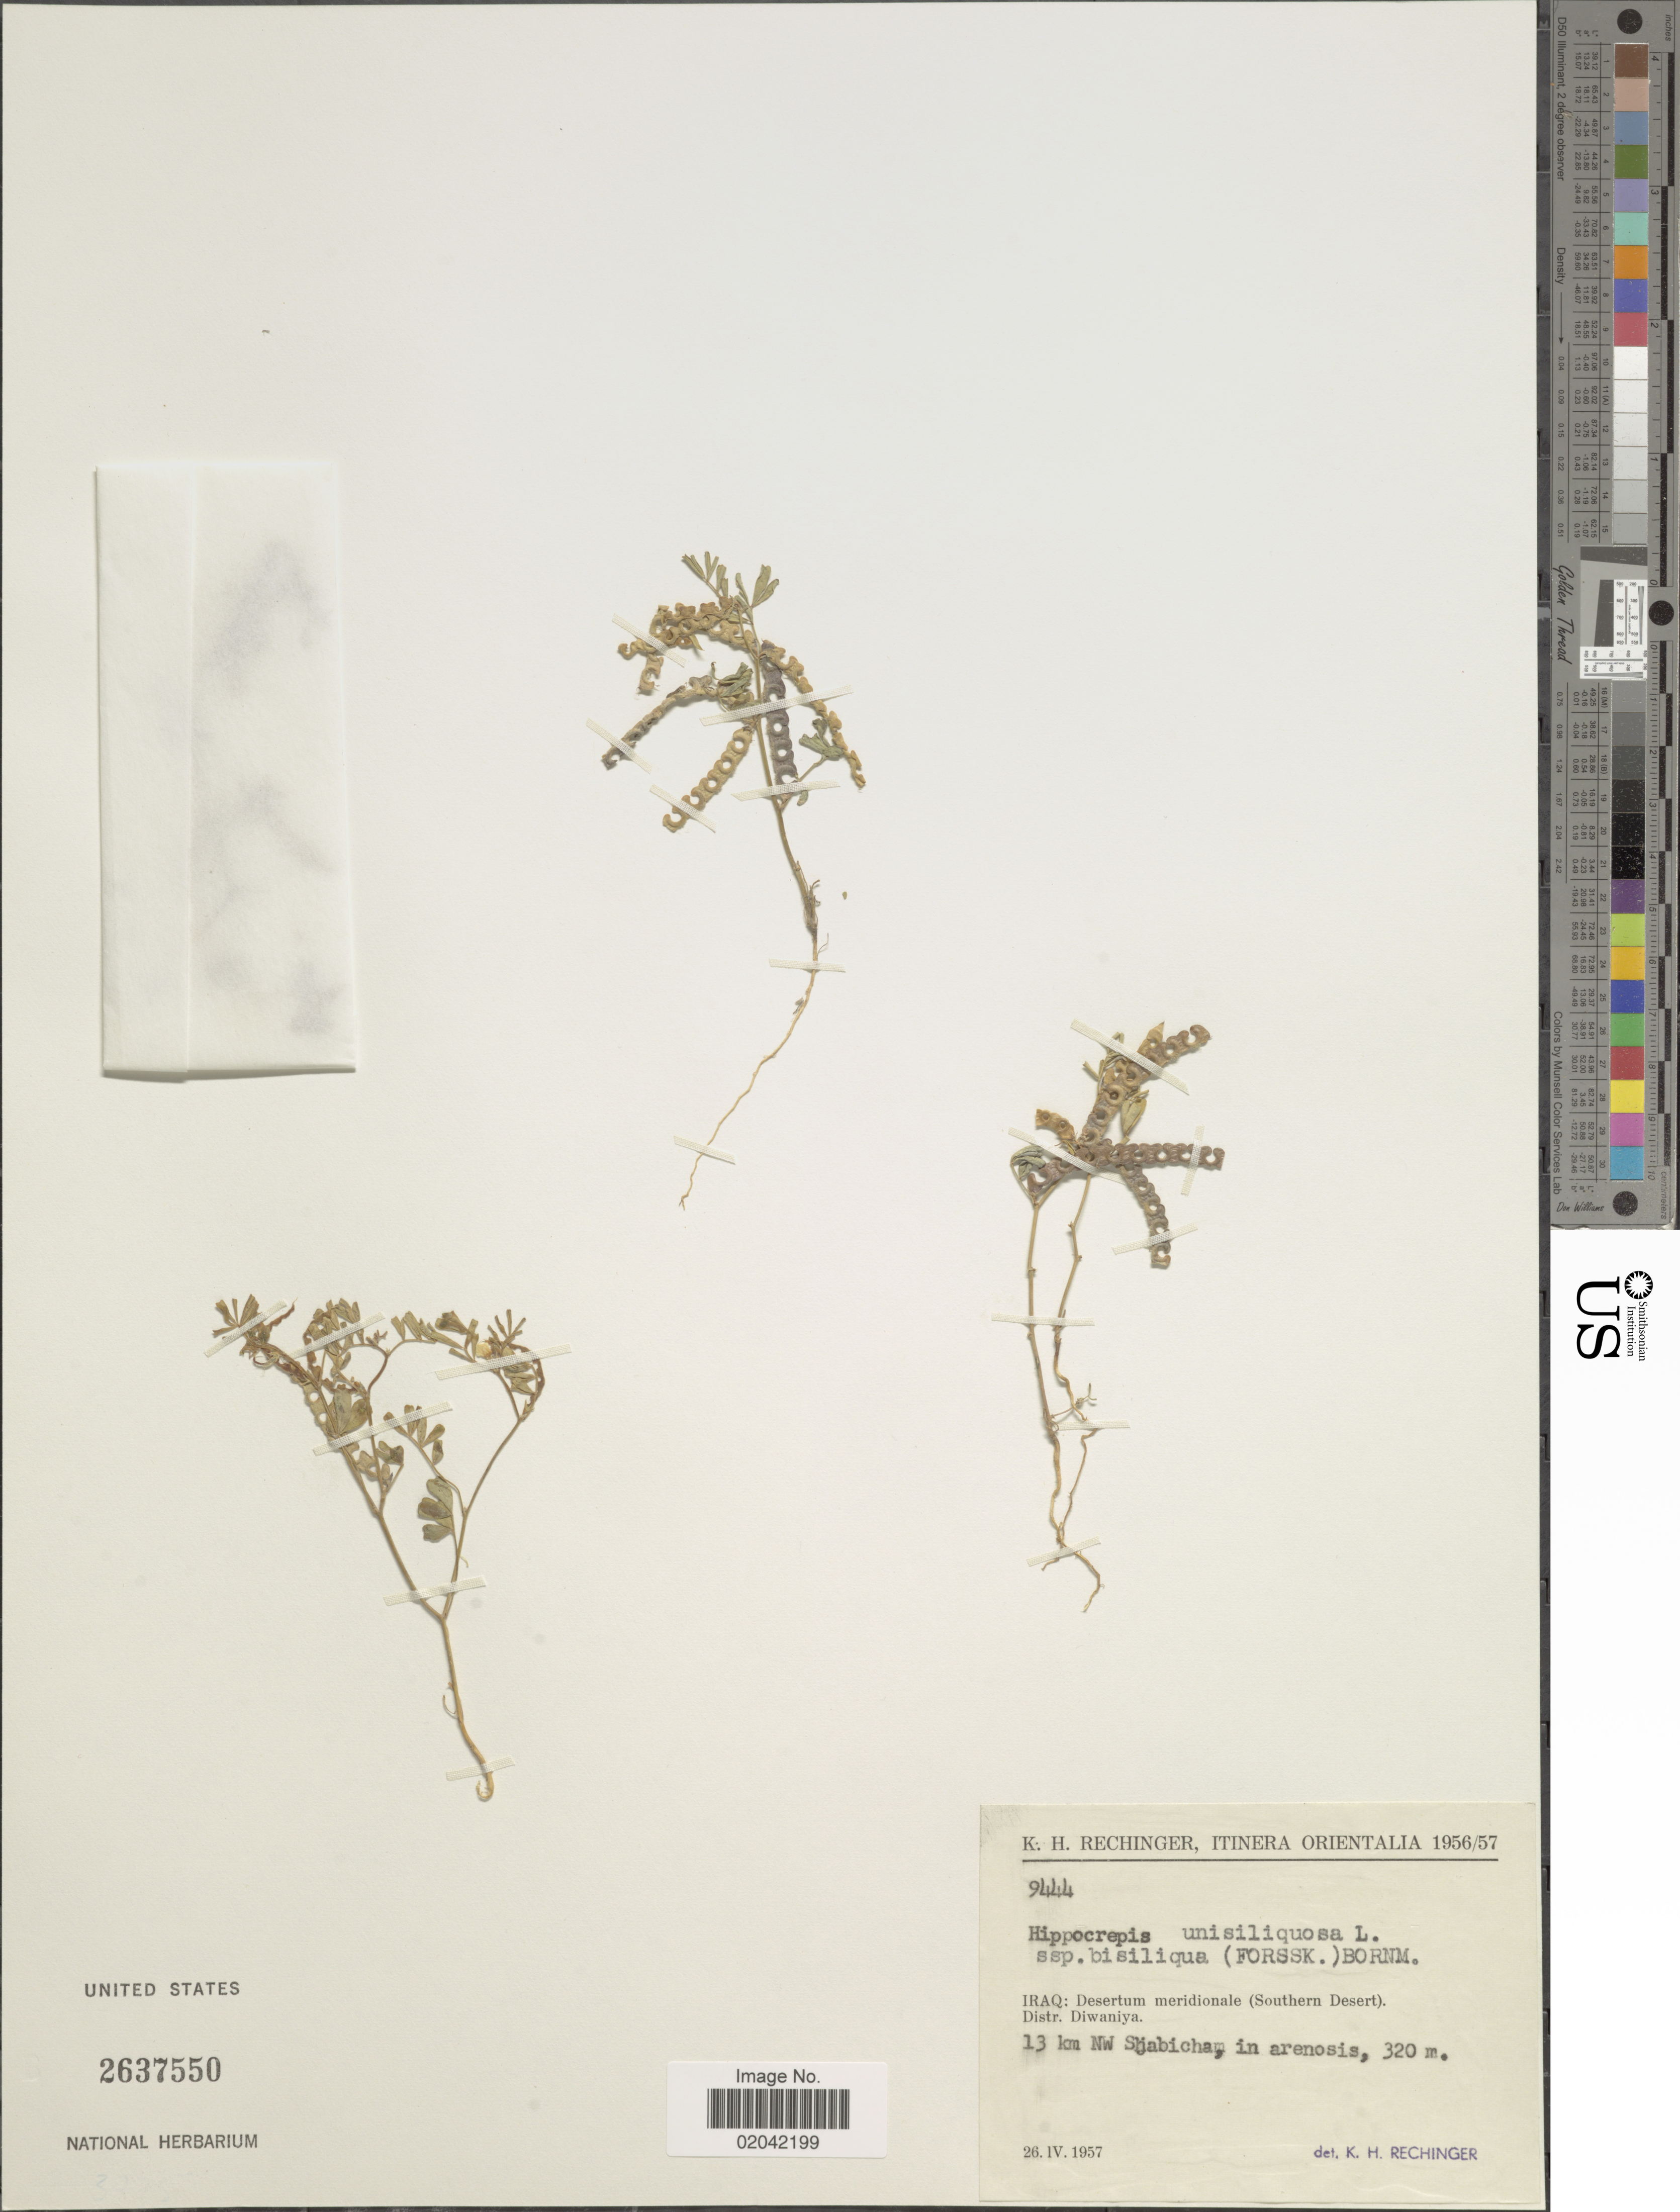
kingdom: Plantae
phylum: Tracheophyta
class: Magnoliopsida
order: Fabales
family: Fabaceae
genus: Hippocrepis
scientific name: Hippocrepis bisiliqua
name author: Forssk.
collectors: K. H. Rechinger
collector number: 9444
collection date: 1957-04-26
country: Iraq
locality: Itinera Orientale. Iraq: Desertum meridionale (Southern Desert). Distr. Diwaniya. 13 km NW Sjabicham, in arenosis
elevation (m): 320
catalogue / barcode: US 2637550